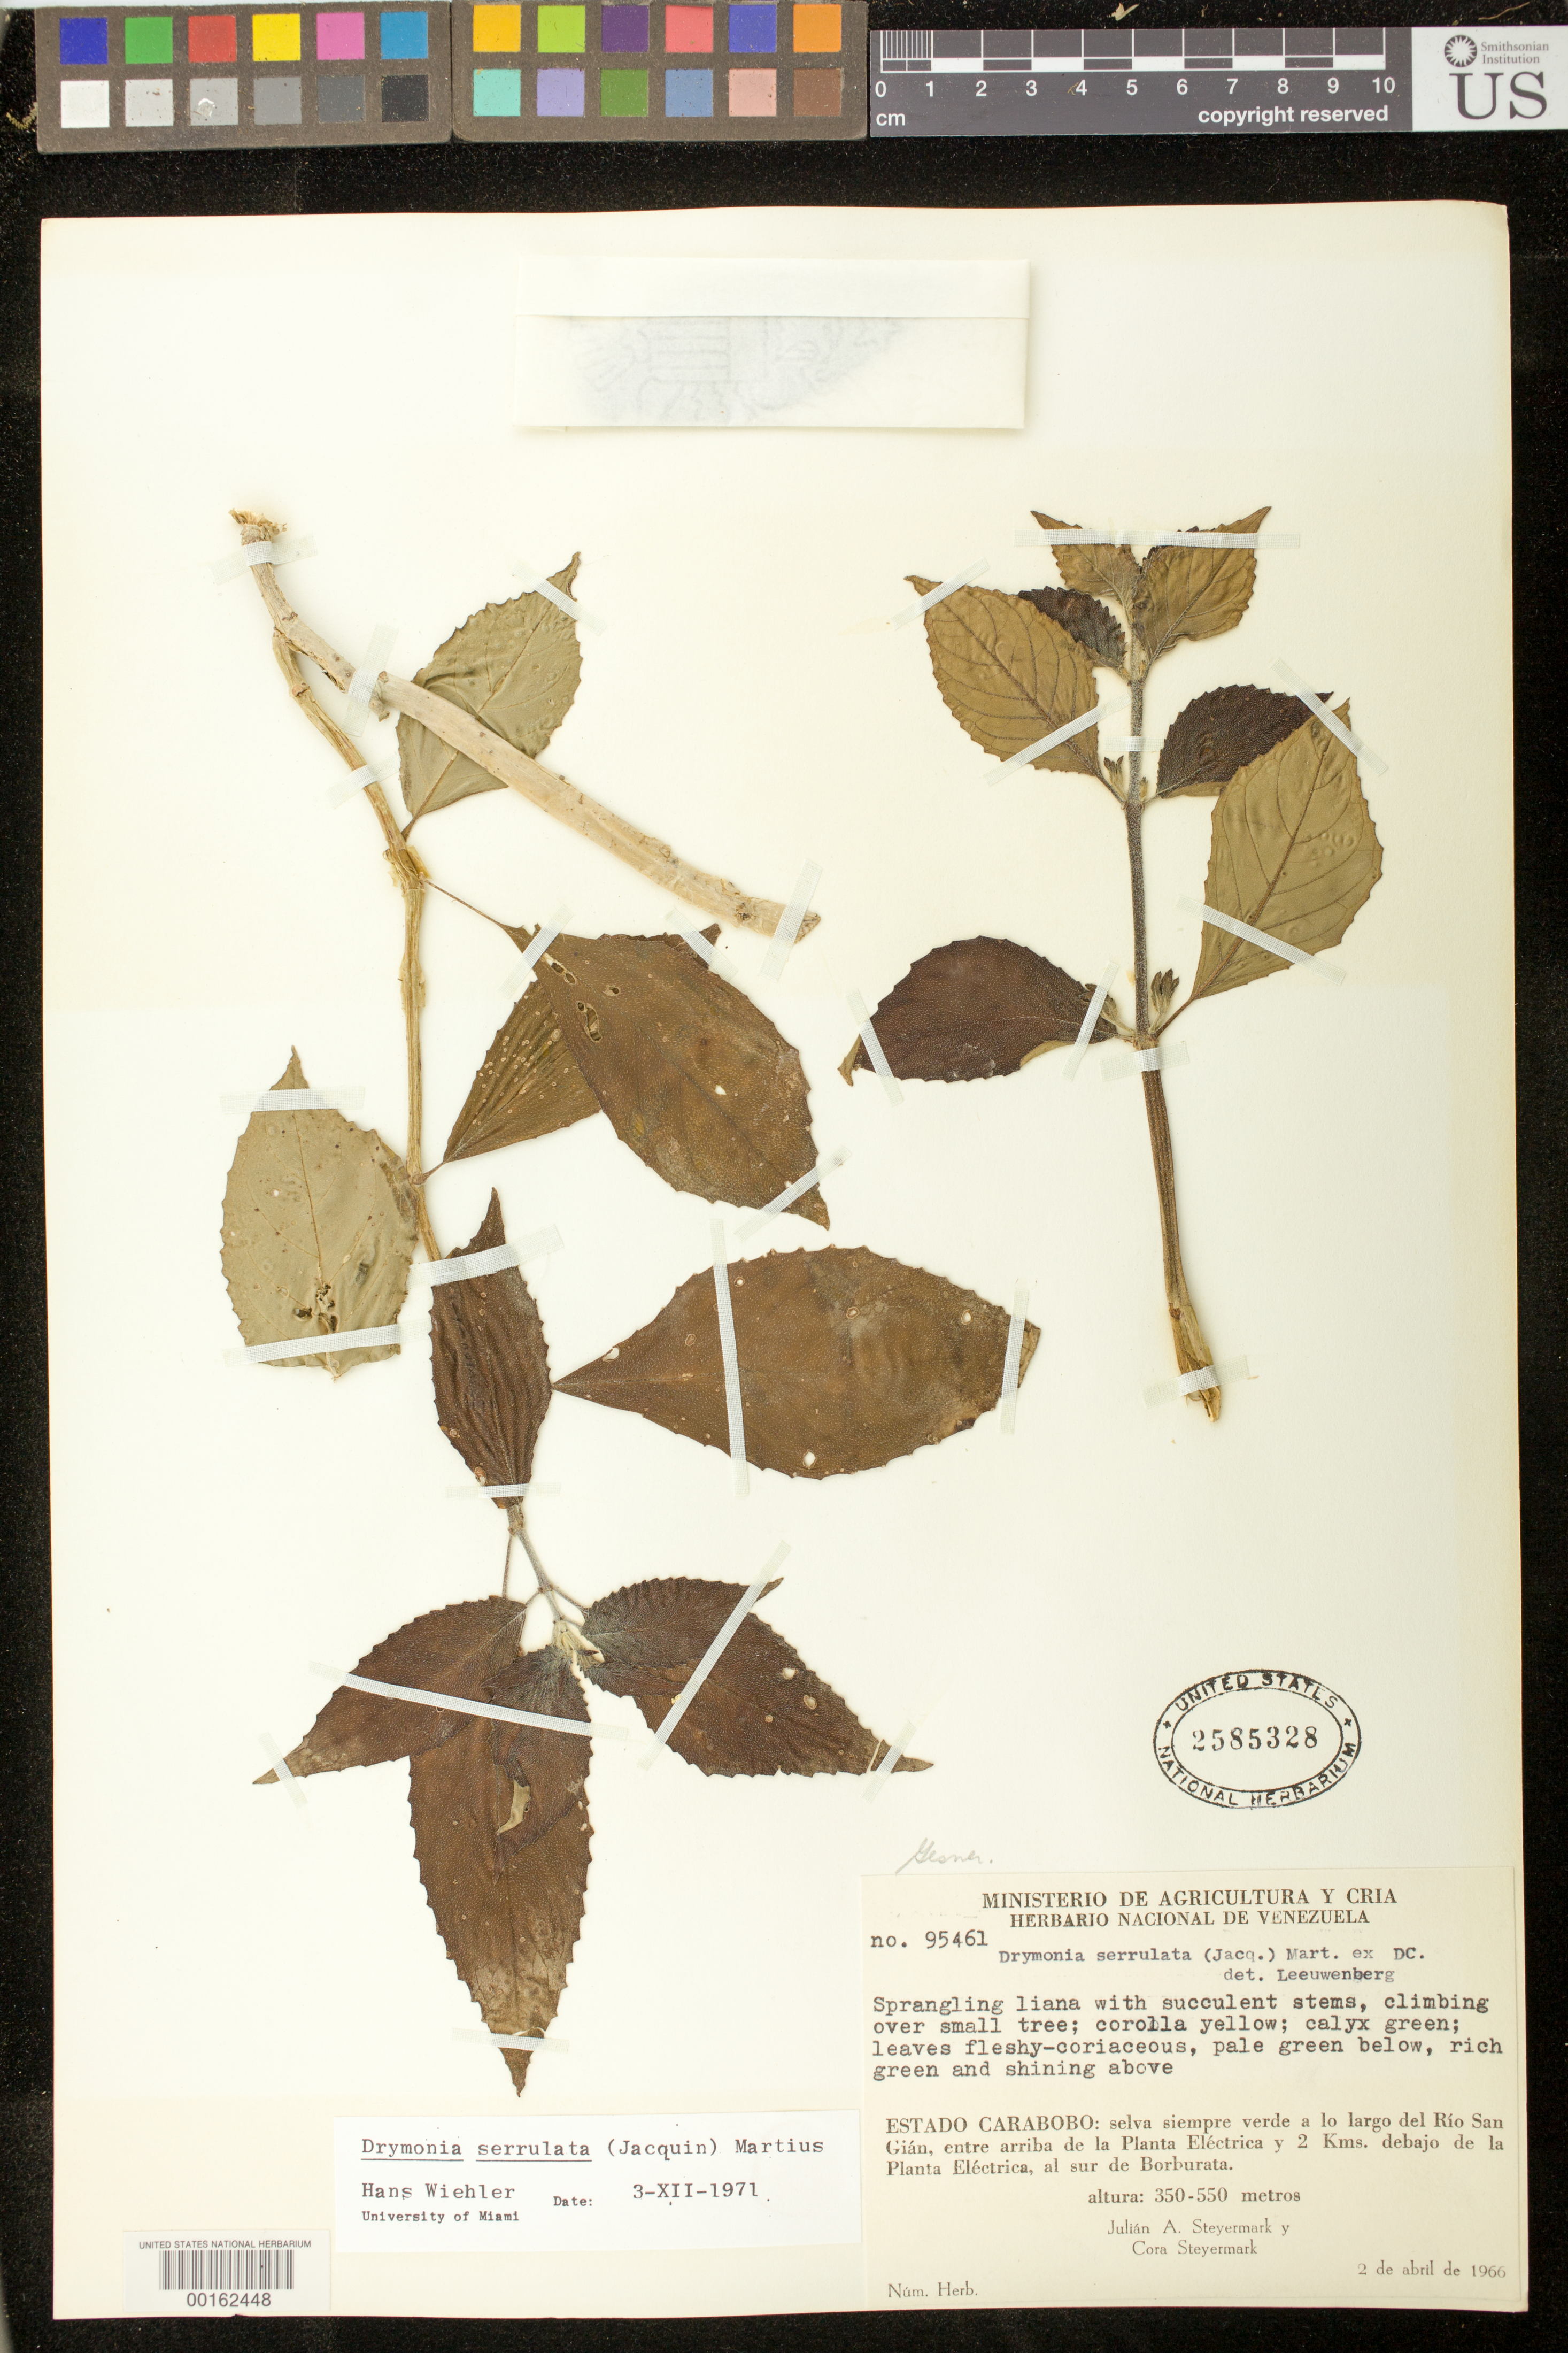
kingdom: Plantae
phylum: Tracheophyta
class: Magnoliopsida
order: Lamiales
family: Gesneriaceae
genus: Drymonia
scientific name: Drymonia serrulata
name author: (Jacq.) Mart.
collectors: J. Steyermark & C. Steyermark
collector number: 95461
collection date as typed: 02 Apr 1966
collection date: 1966-04-02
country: Venezuela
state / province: Carabobo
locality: Along Rio San Gian, between above the Electric plant and 2 km below the Electric plant, S of Borburata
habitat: Ever green forest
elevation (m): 350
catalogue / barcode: US 2585328